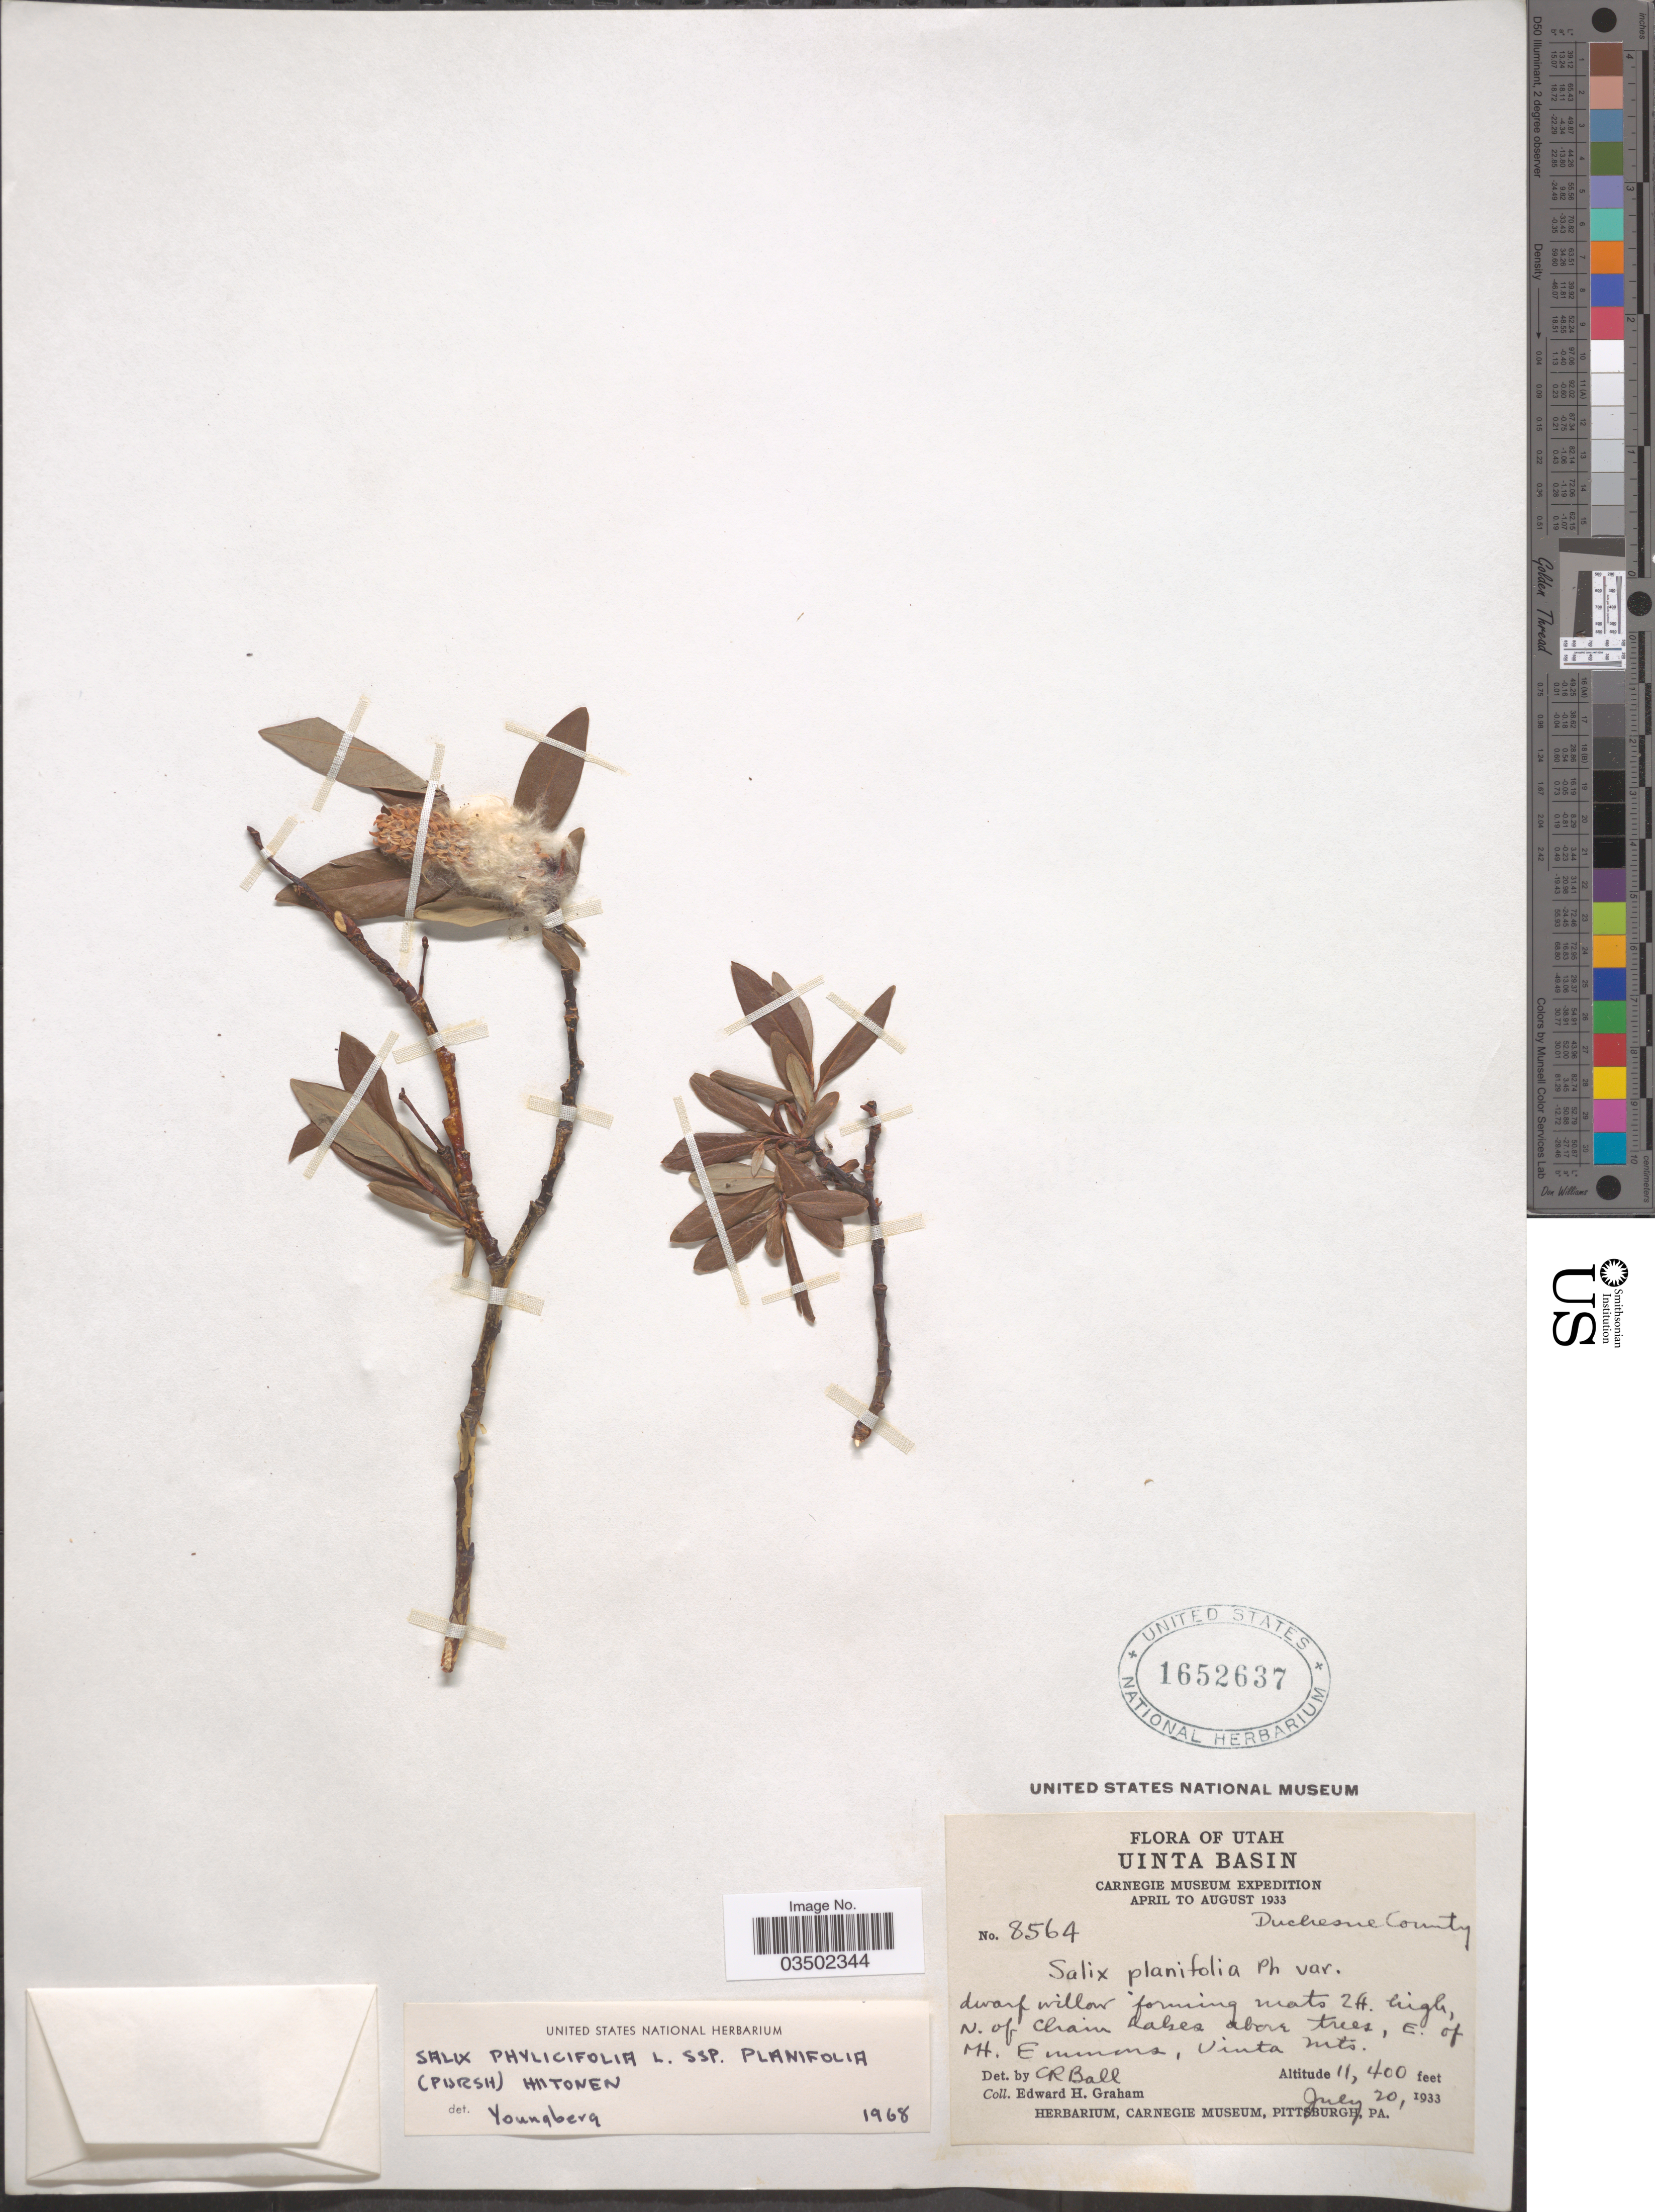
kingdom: Plantae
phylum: Tracheophyta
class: Magnoliopsida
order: Malpighiales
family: Salicaceae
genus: Salix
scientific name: Salix planifolia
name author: Pursh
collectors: E. H. Graham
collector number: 8564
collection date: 1933-07-20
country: United States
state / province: Utah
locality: Uinta Basin. Duchesne County. N. of Chain Lakes above trees, E. of Mt. Emmons, Uinta Mts.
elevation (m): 3475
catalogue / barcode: US 1652637